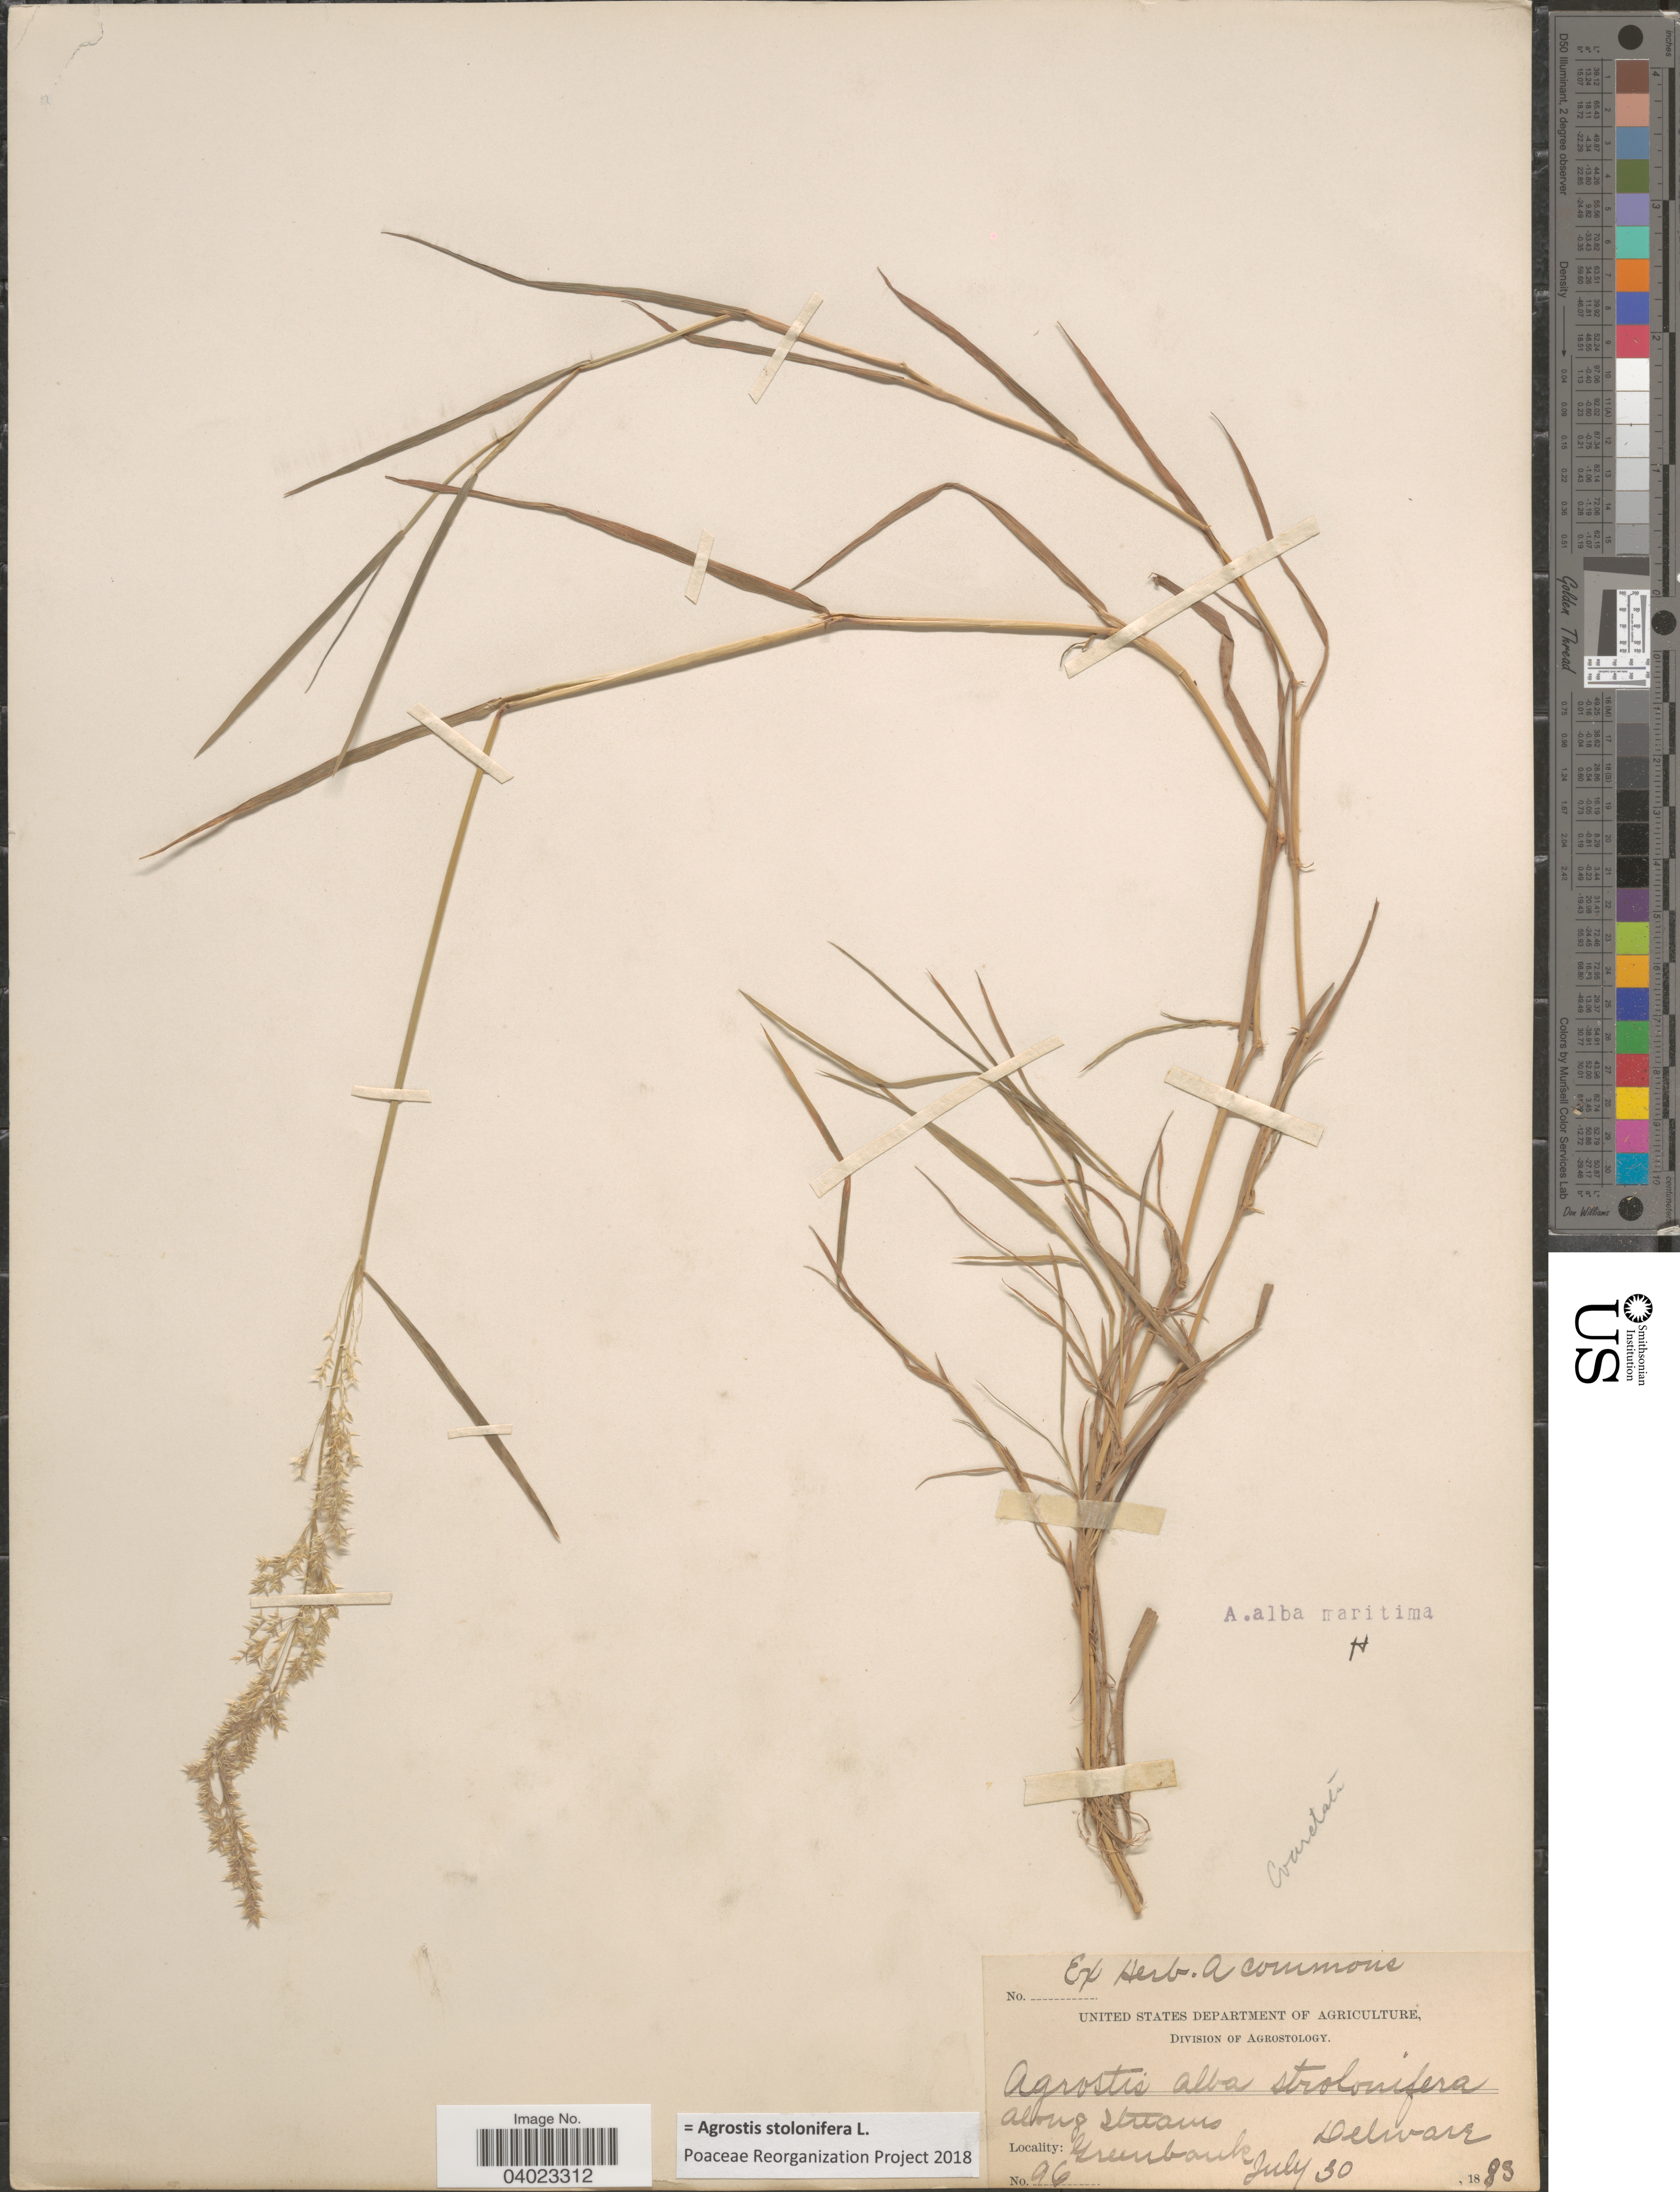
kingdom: Plantae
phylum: Tracheophyta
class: Liliopsida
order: Poales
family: Poaceae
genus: Agrostis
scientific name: Agrostis stolonifera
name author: L.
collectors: ex herb. A. Commons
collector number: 96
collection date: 1883-07-30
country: United States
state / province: Delaware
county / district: New Castle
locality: Along streams, Greenbank.